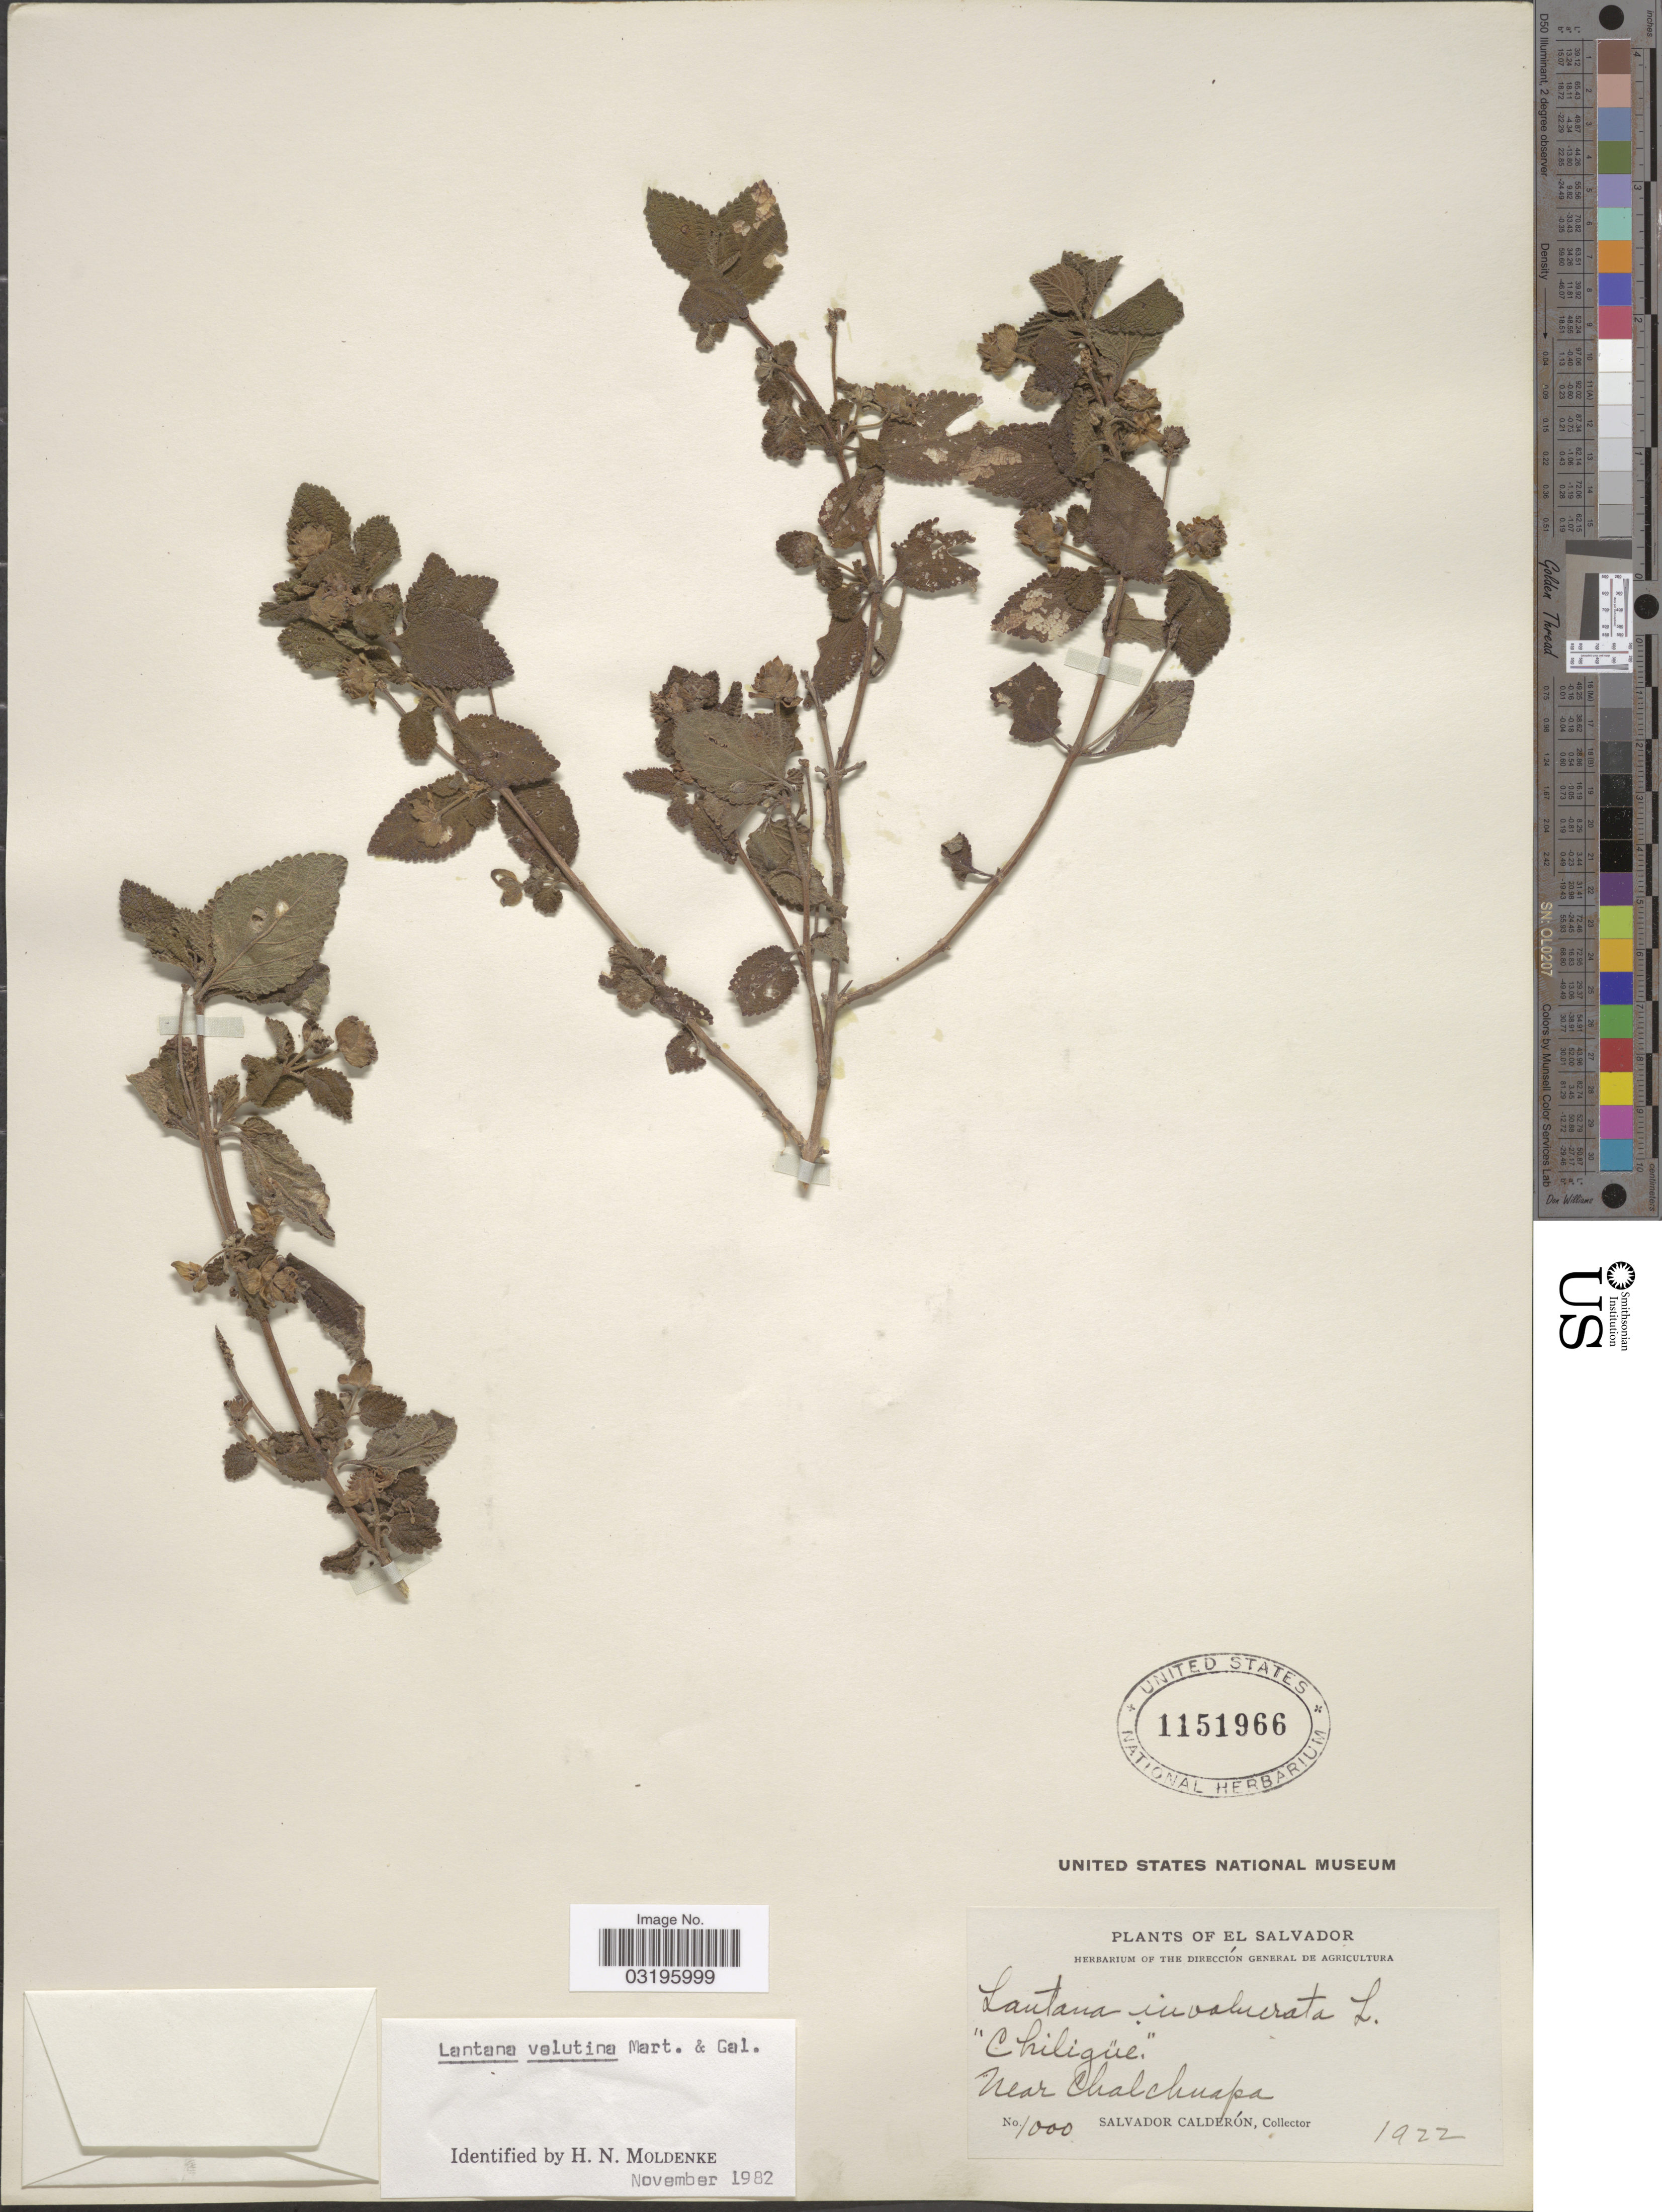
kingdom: Plantae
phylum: Tracheophyta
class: Magnoliopsida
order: Lamiales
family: Verbenaceae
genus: Lantana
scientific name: Lantana velutina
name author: M. Martens & Galeotti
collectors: S. Calderón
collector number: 1000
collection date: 1922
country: El Salvador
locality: Near Chalcuapa.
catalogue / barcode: US 1151966